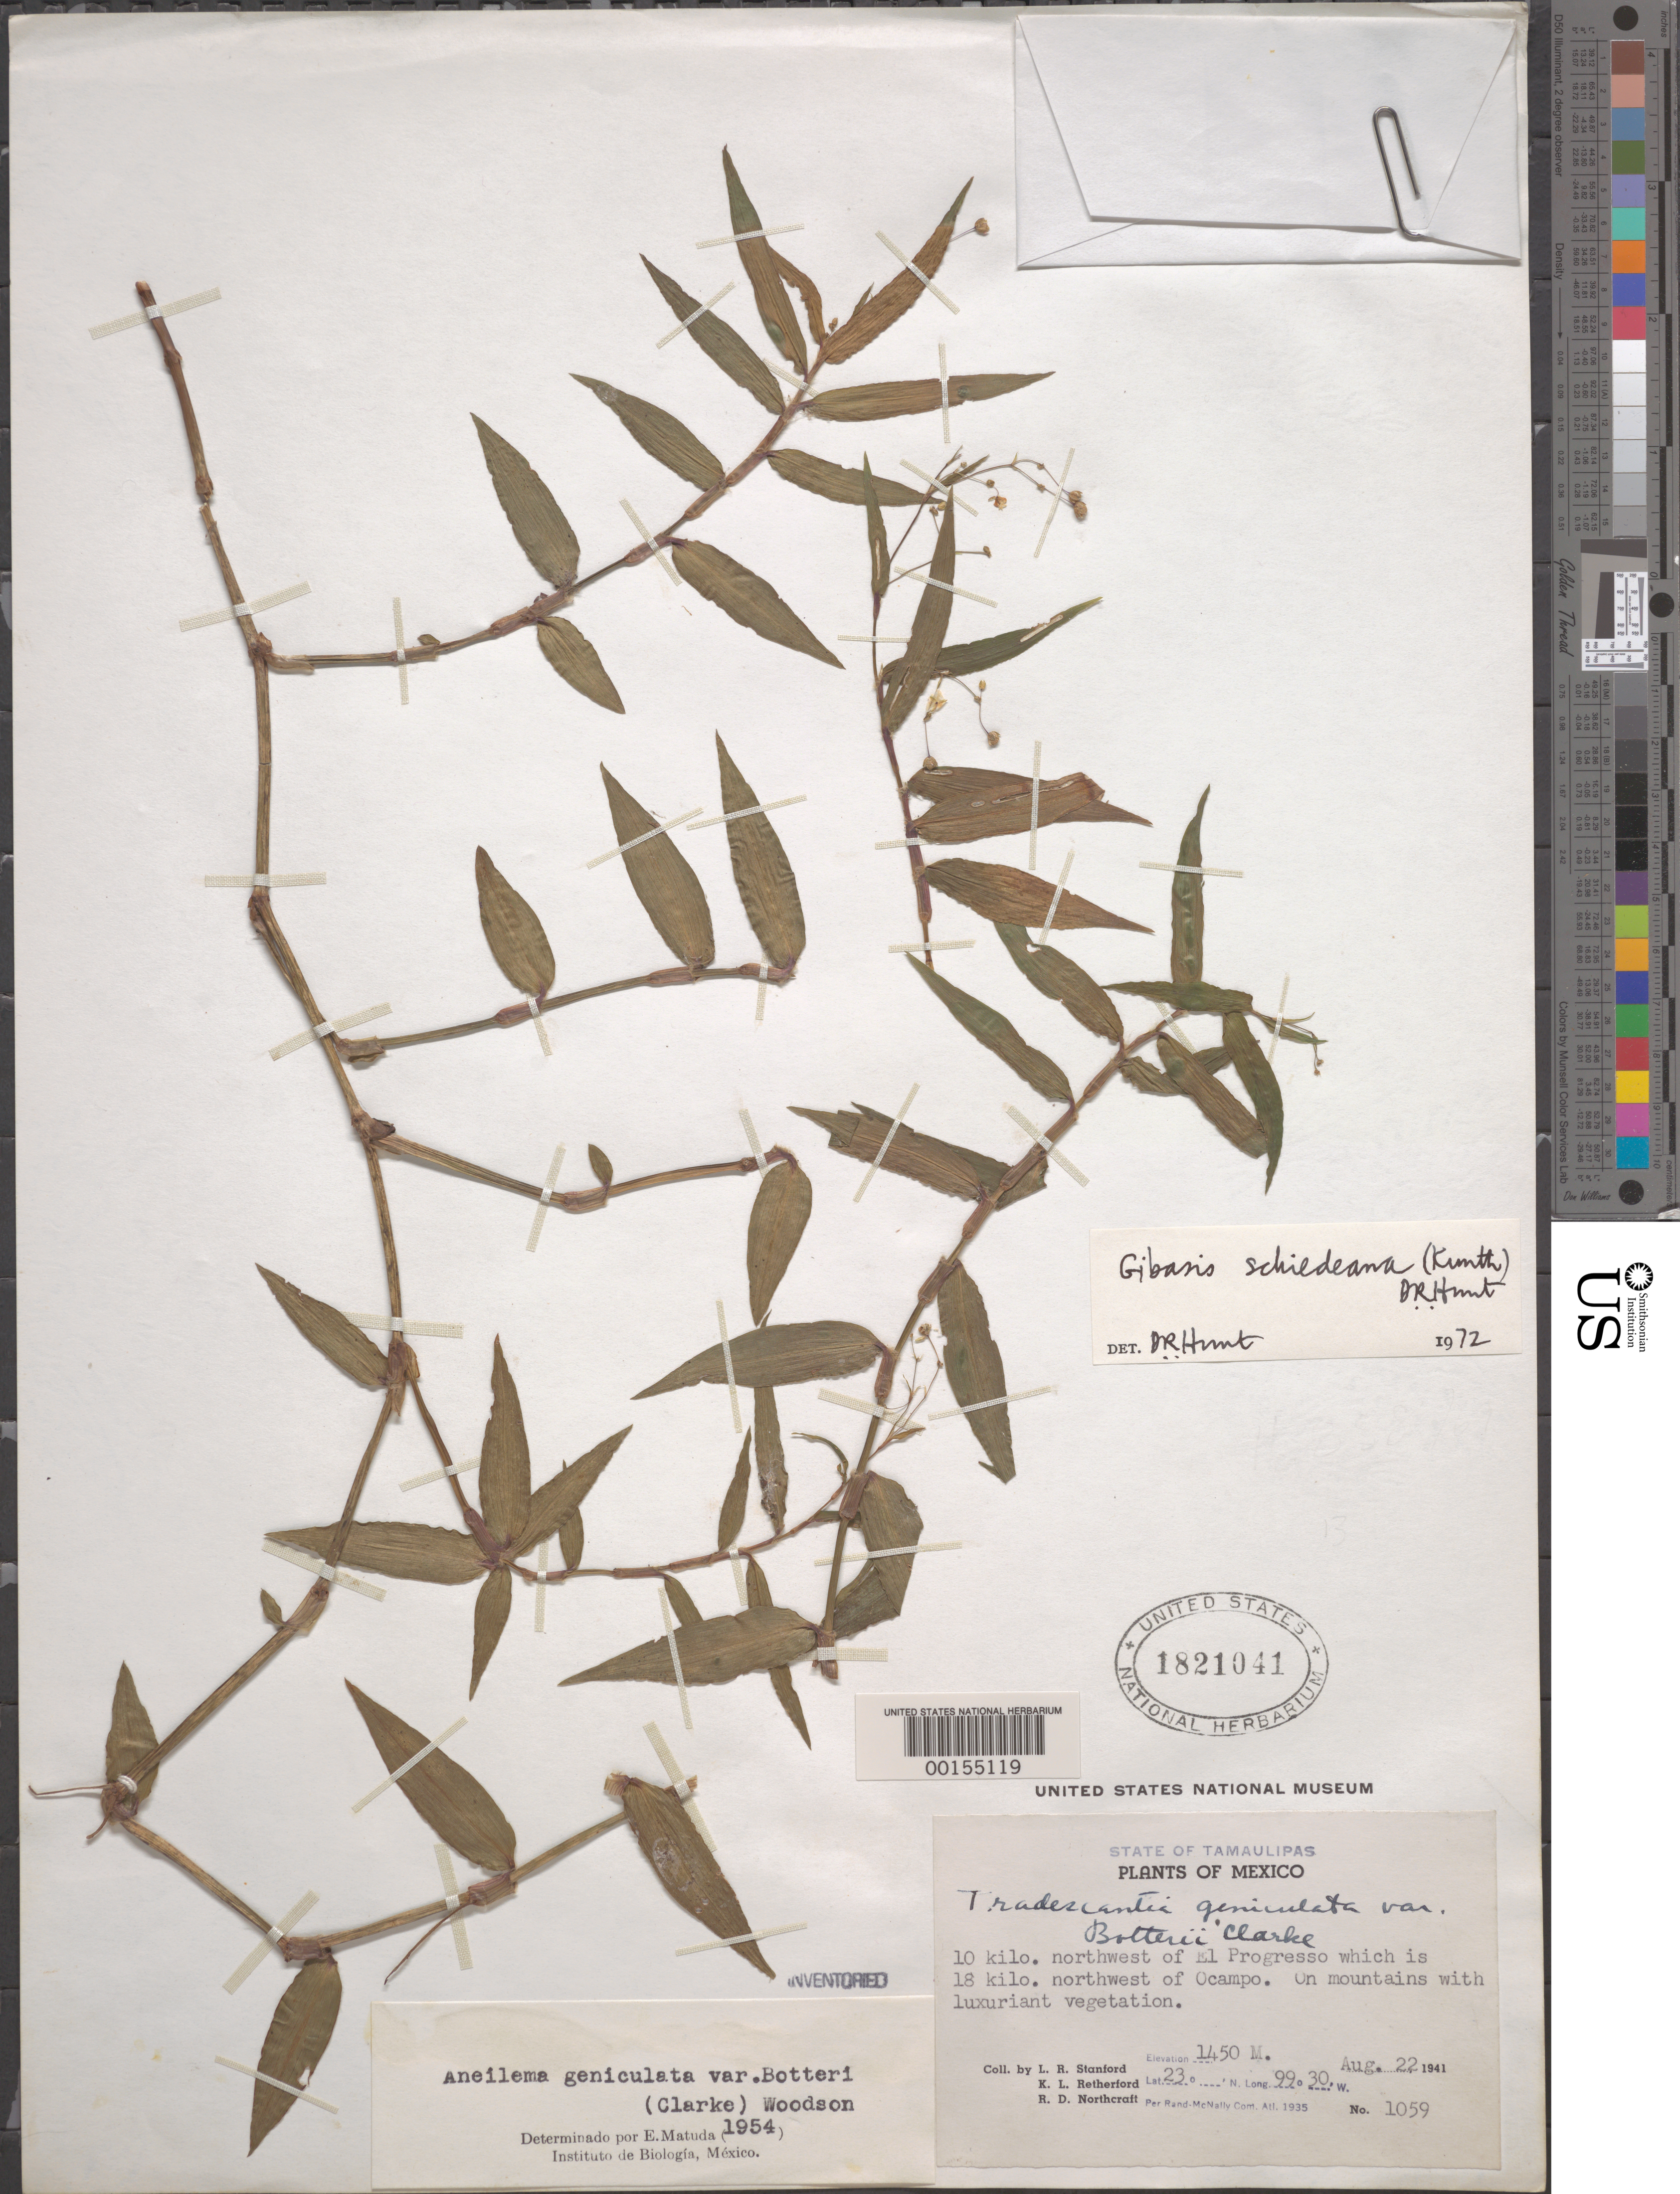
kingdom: Plantae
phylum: Tracheophyta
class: Liliopsida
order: Commelinales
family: Commelinaceae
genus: Gibasis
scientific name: Gibasis pellucida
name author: (M. Martens & Galeotti) D.R. Hunt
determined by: Hunt, D. R.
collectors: L. R. Stanford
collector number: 1059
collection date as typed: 22 Aug 1941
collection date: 1941-08-22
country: Mexico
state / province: Tamaulipas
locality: Nw of el progresso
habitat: Mountain vegitation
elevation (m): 1450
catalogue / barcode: US 1821041